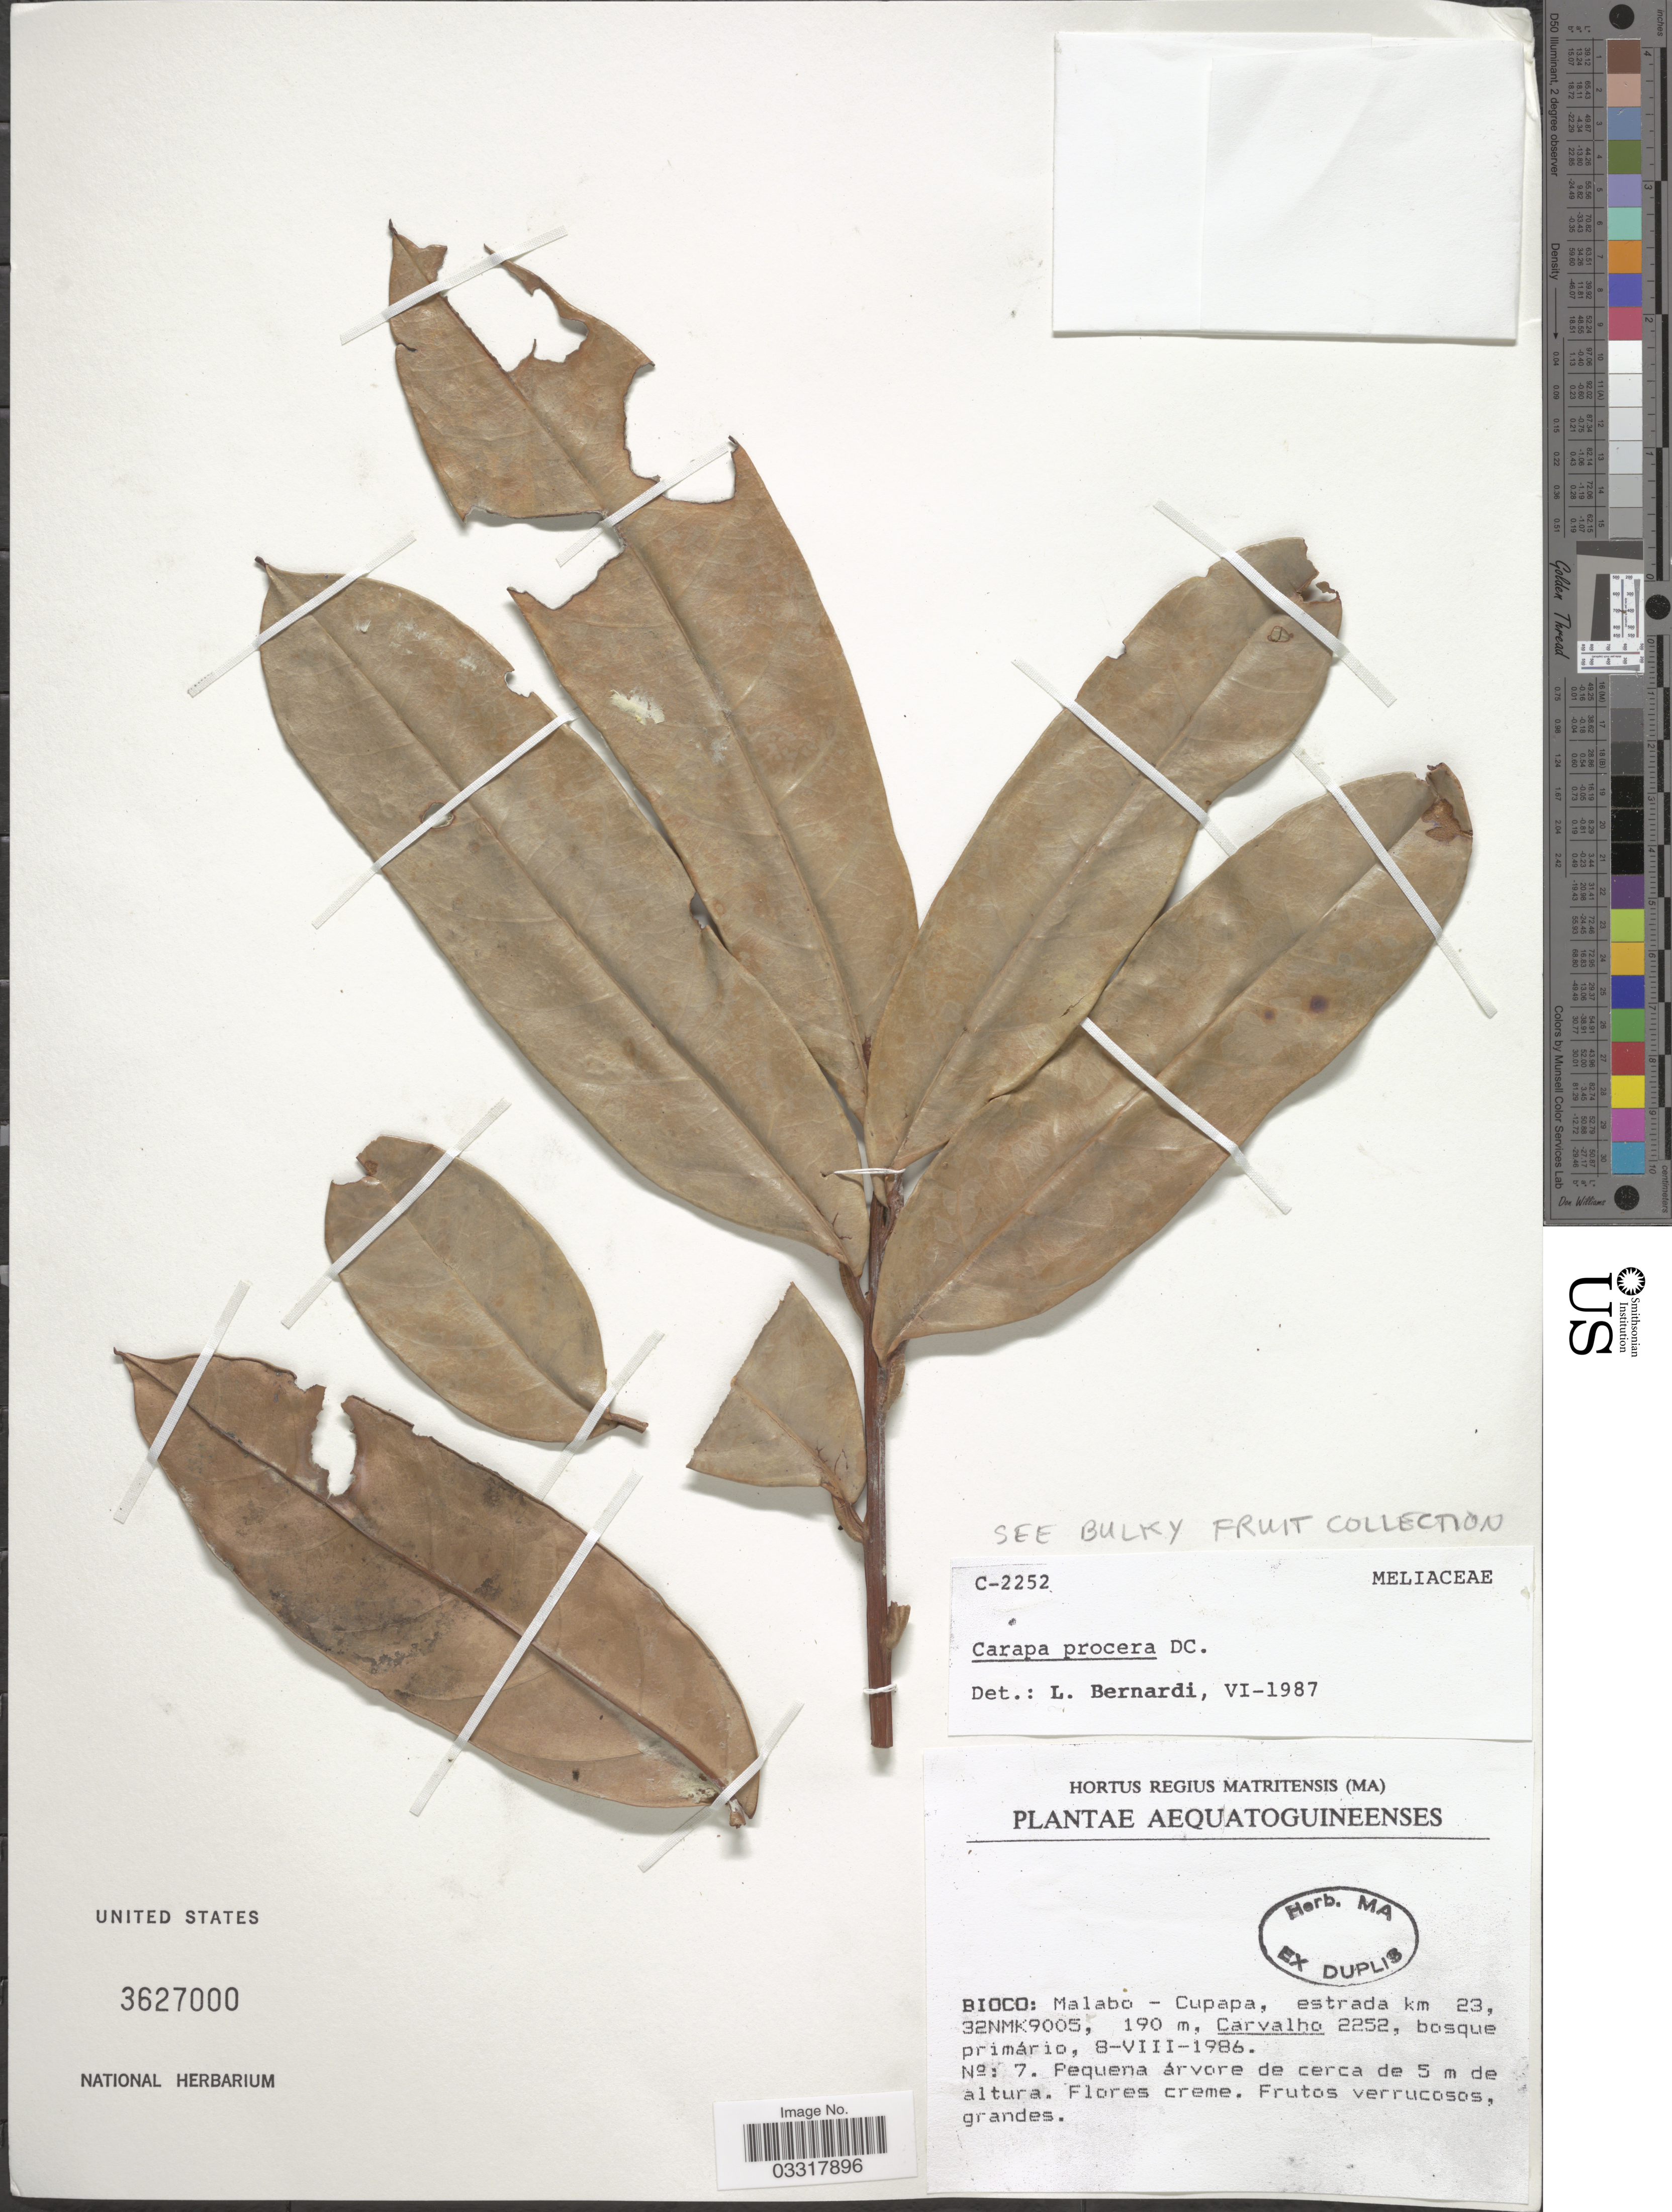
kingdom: Plantae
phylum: Tracheophyta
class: Magnoliopsida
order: Sapindales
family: Meliaceae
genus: Carapa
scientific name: Carapa procera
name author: DC.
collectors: Carvalho, --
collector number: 2252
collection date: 1986-08-08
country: Equatorial Guinea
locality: Aequatoguineenses. Bioco: Malabo - Cupapa, estrada km 23, 32NMK9005.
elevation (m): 190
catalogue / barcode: US 3627000